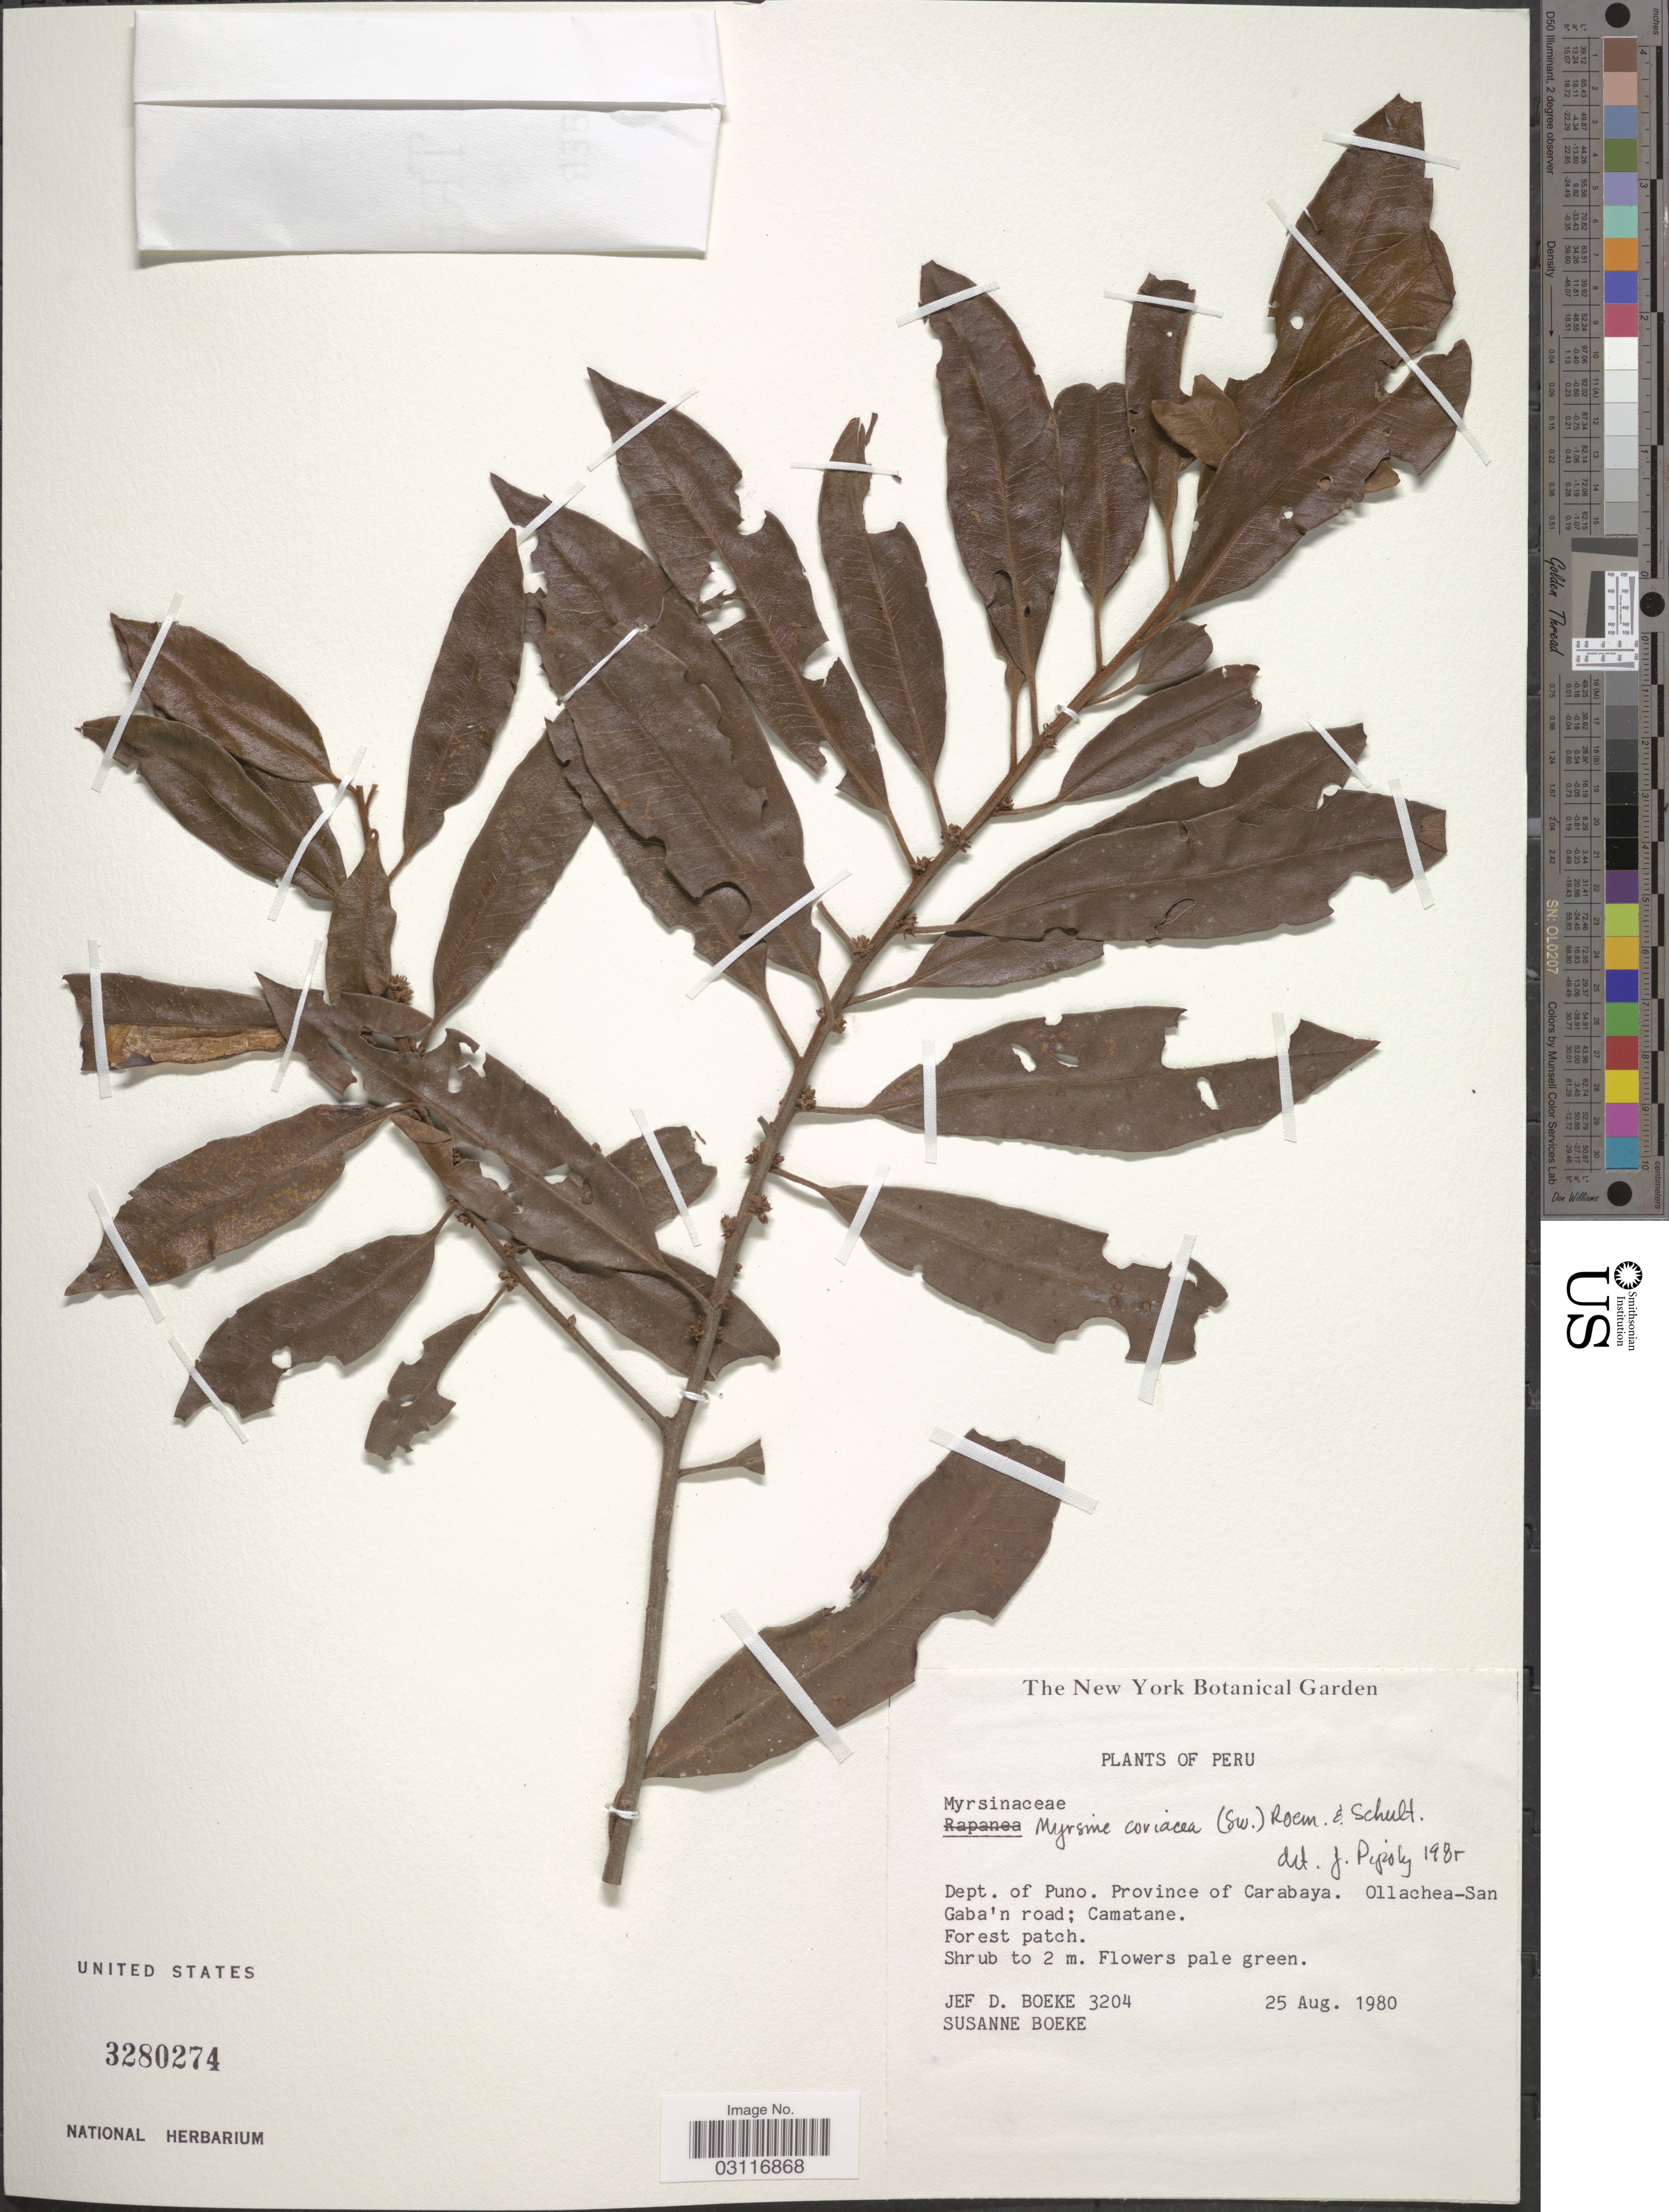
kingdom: Plantae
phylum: Tracheophyta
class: Magnoliopsida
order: Ericales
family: Primulaceae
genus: Myrsine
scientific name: Myrsine coriacea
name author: (Sw.) R. Br. ex Roem. & Schult.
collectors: J. Boeke & S. Boeke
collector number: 3204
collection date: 1980-08-25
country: Peru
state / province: Puno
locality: Dept. of Puno. Province of Carabaya. Ollachea-San Gaba 'n road; Camatane.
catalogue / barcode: US 3280274